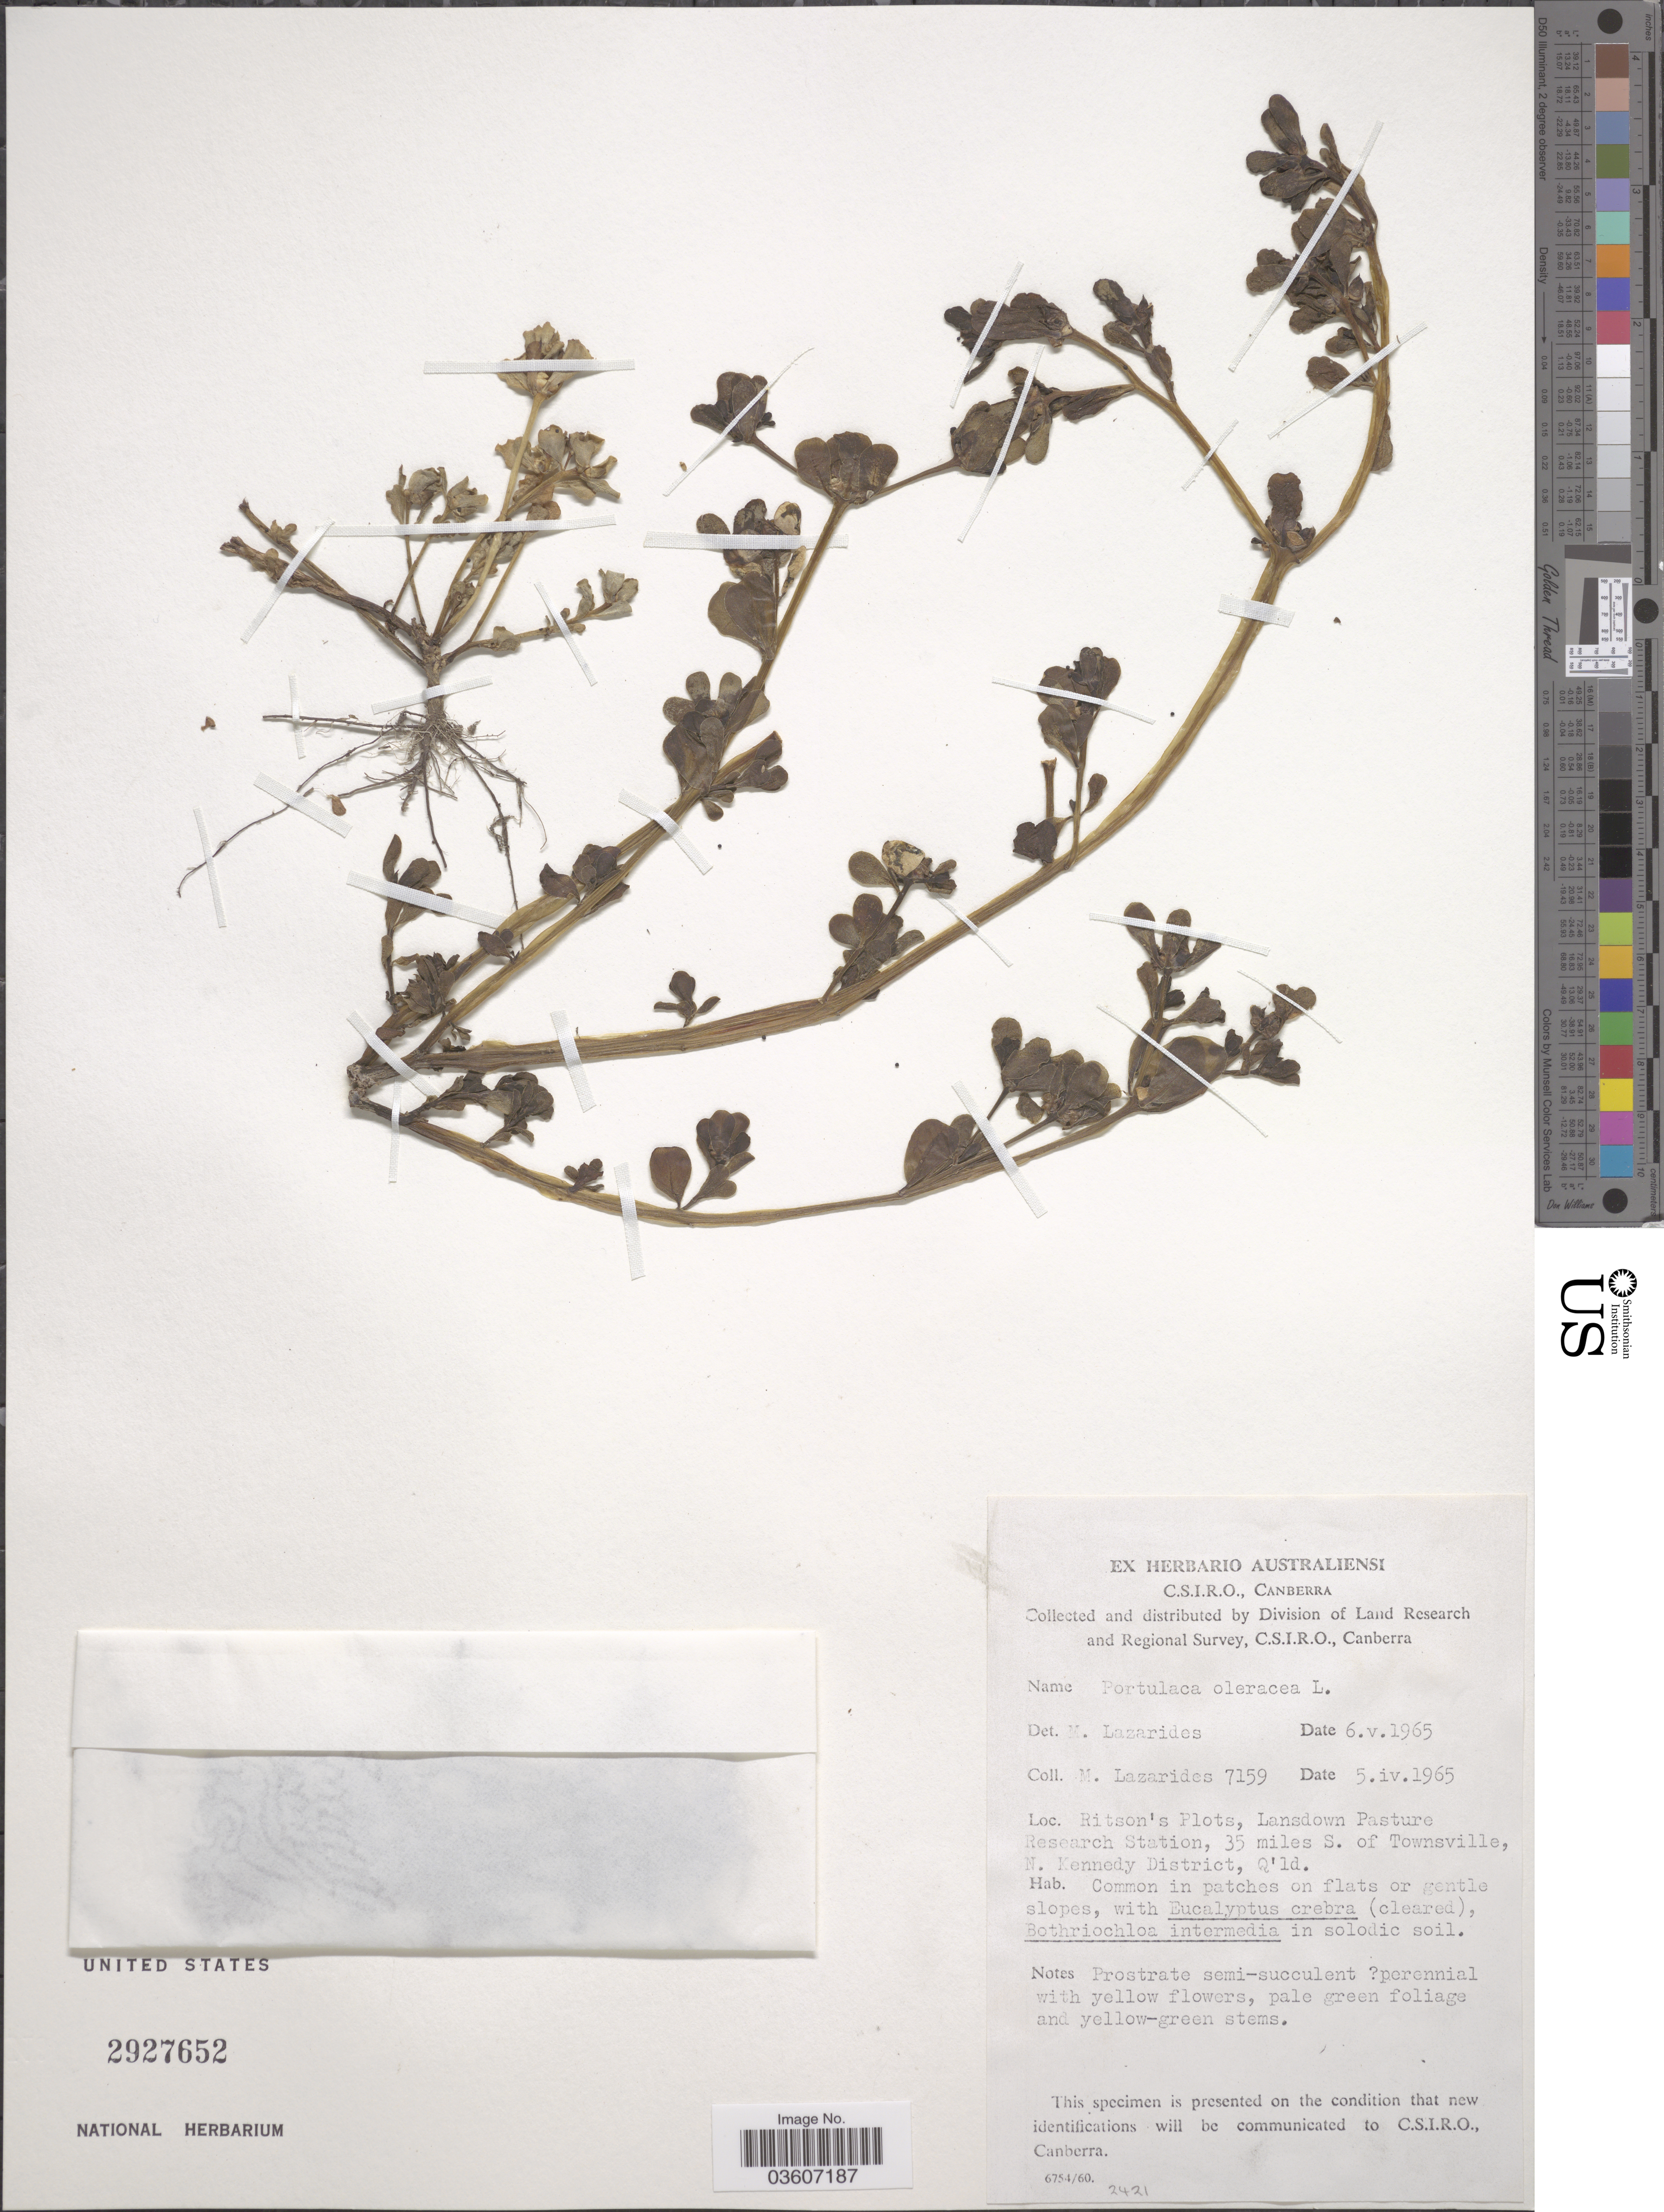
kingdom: Plantae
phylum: Tracheophyta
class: Magnoliopsida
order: Caryophyllales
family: Portulacaceae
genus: Portulaca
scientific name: Portulaca oleracea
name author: L.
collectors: M. Lazarides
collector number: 7159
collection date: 1965-04-05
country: Australia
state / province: Queensland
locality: Ritson's Plots, Lansdown Pasture Research Station, 35 miles S. of Townsville, N. Kennedy District.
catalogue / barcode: US 2927652